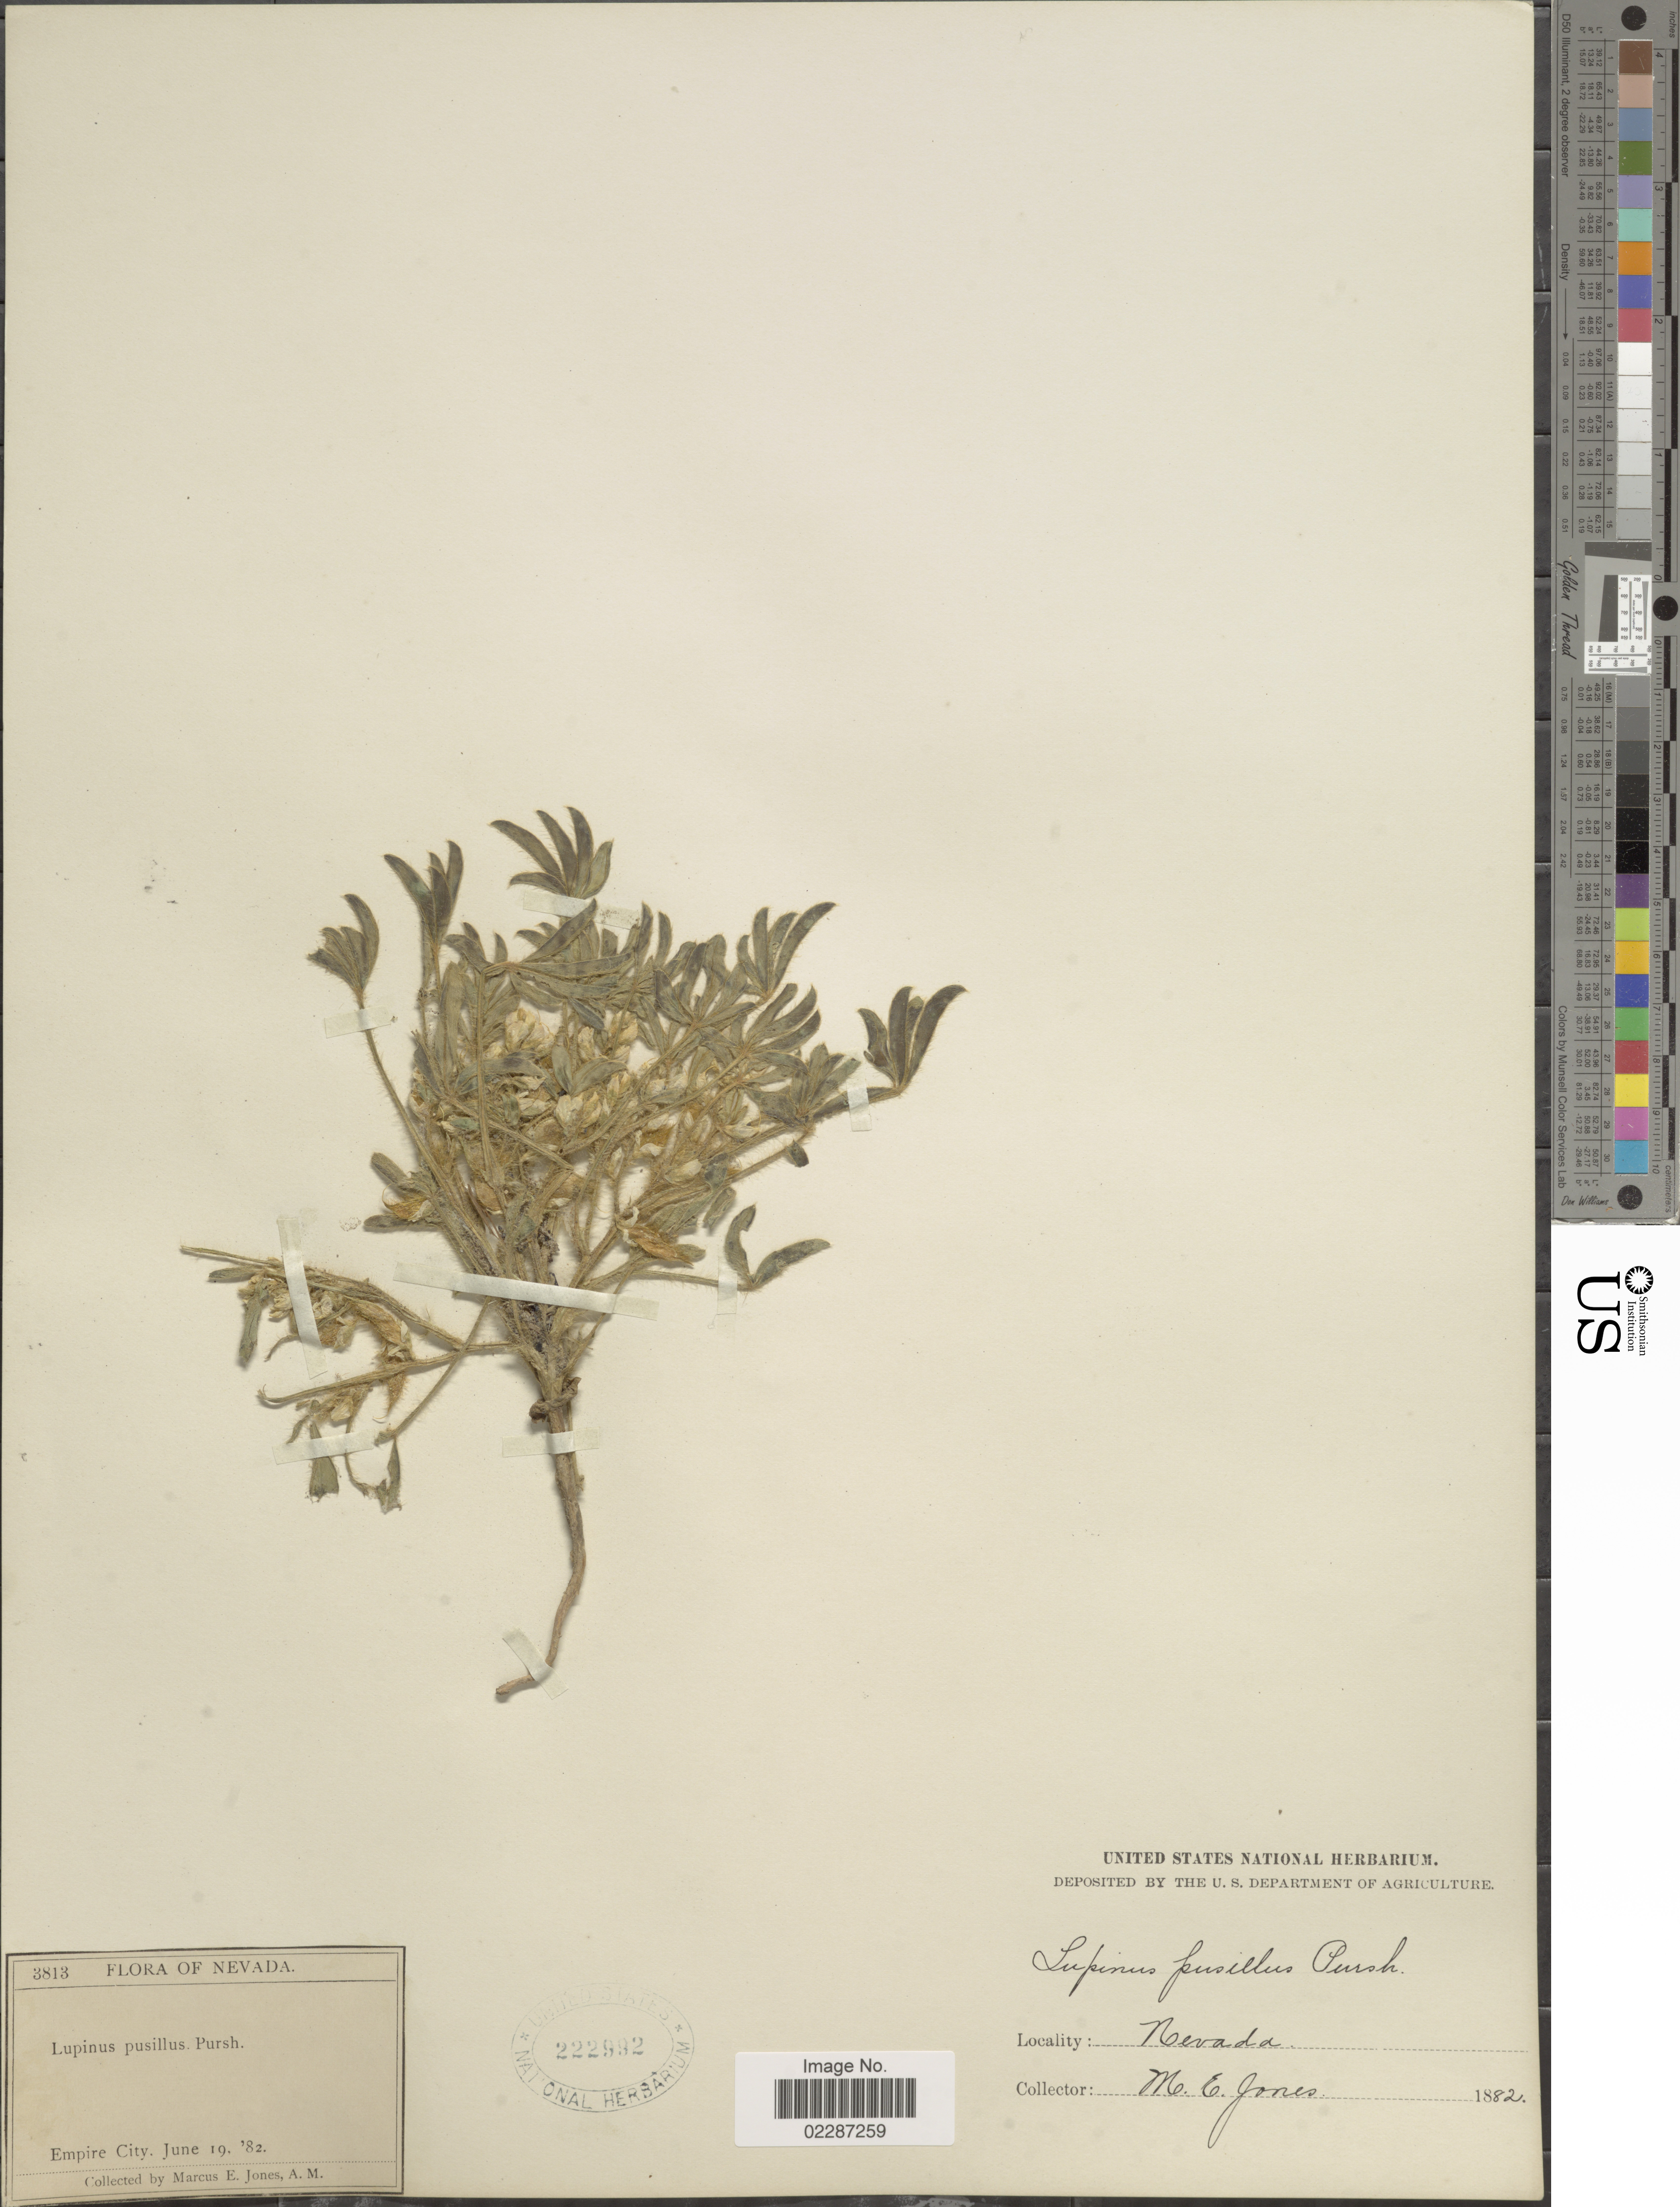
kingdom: Plantae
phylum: Tracheophyta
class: Magnoliopsida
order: Fabales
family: Fabaceae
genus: Lupinus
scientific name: Lupinus pusillus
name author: Pursh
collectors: M. E. Jones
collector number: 3813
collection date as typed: Transcribed d/m/y: 19/6/82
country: United States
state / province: Nevada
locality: Empire City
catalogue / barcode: US 222992